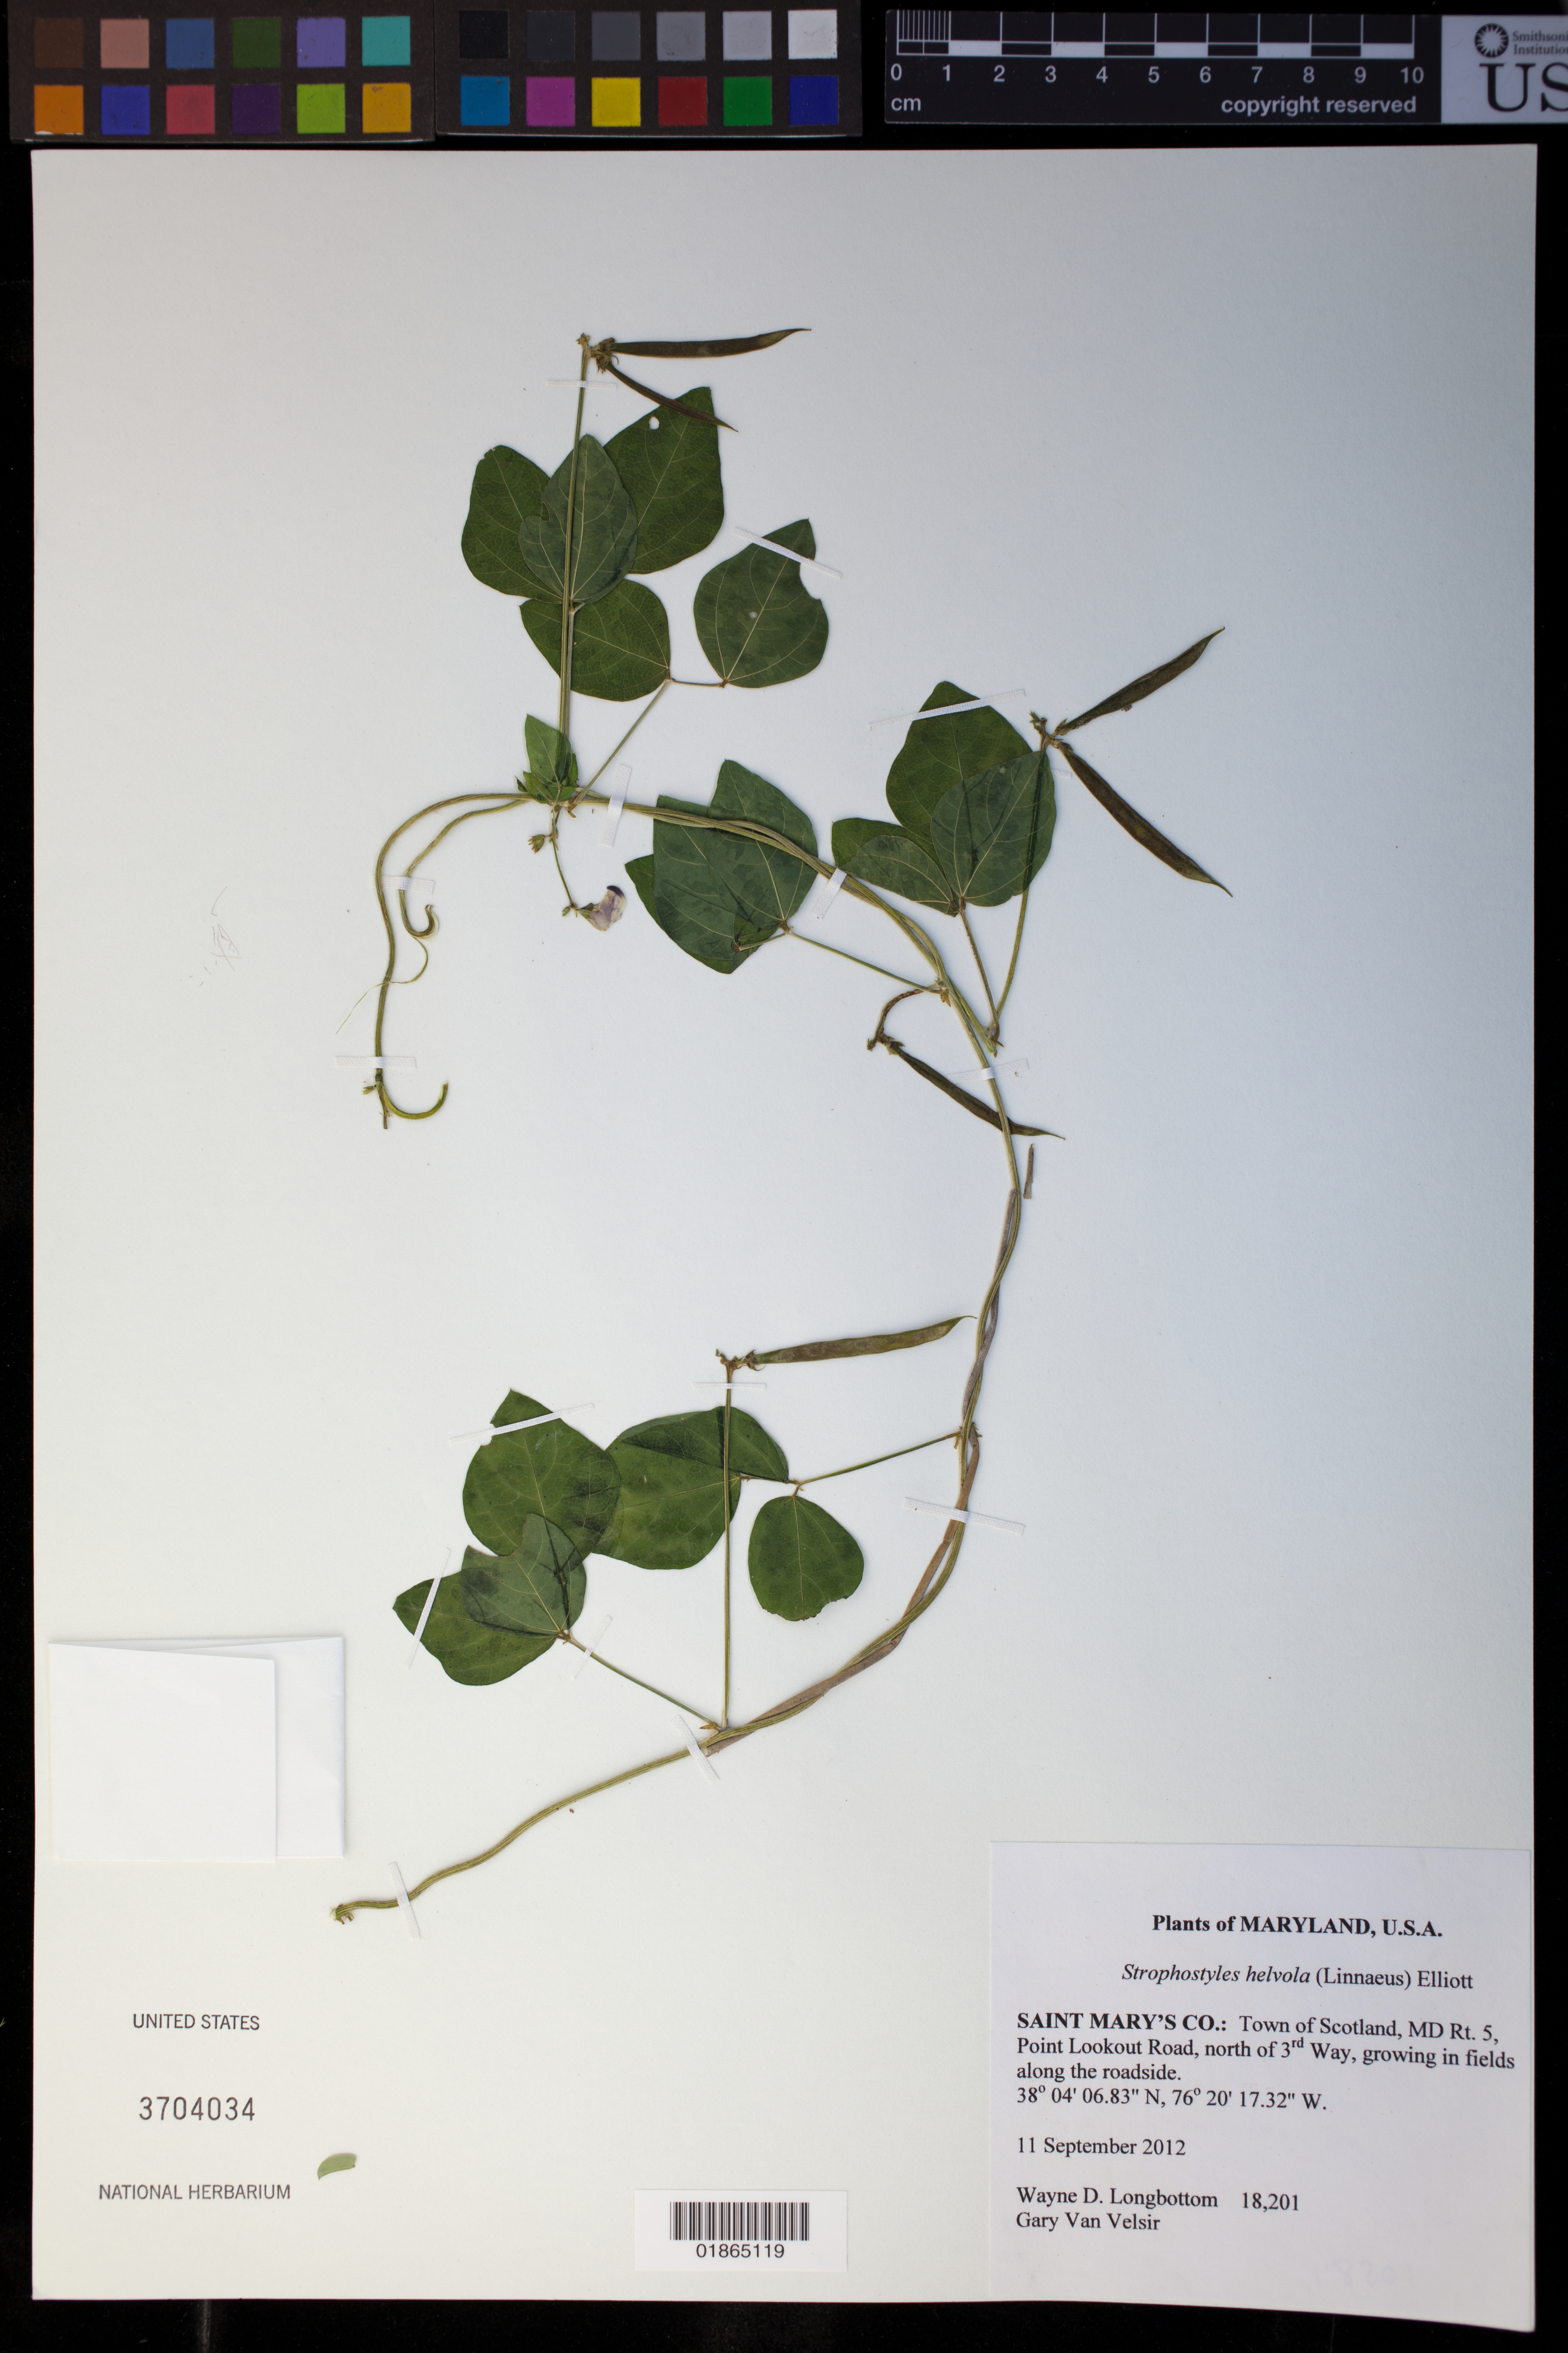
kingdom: Plantae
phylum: Tracheophyta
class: Magnoliopsida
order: Fabales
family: Fabaceae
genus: Strophostyles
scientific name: Strophostyles helvola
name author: (L.) Elliott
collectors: W. D. Longbottom & G. Van Velsir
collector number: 18201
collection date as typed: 11 September 2012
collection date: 2012-09-11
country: United States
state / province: Maryland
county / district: St. Mary's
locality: Town of Scotland, MD Rt. 5, Point Lookout Road, north of 3rd Way, growing in fields along the roadside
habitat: Growing in fields along the roadside.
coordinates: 38 04 6.83 N, 76 20 17.32 W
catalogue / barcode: US 3704034